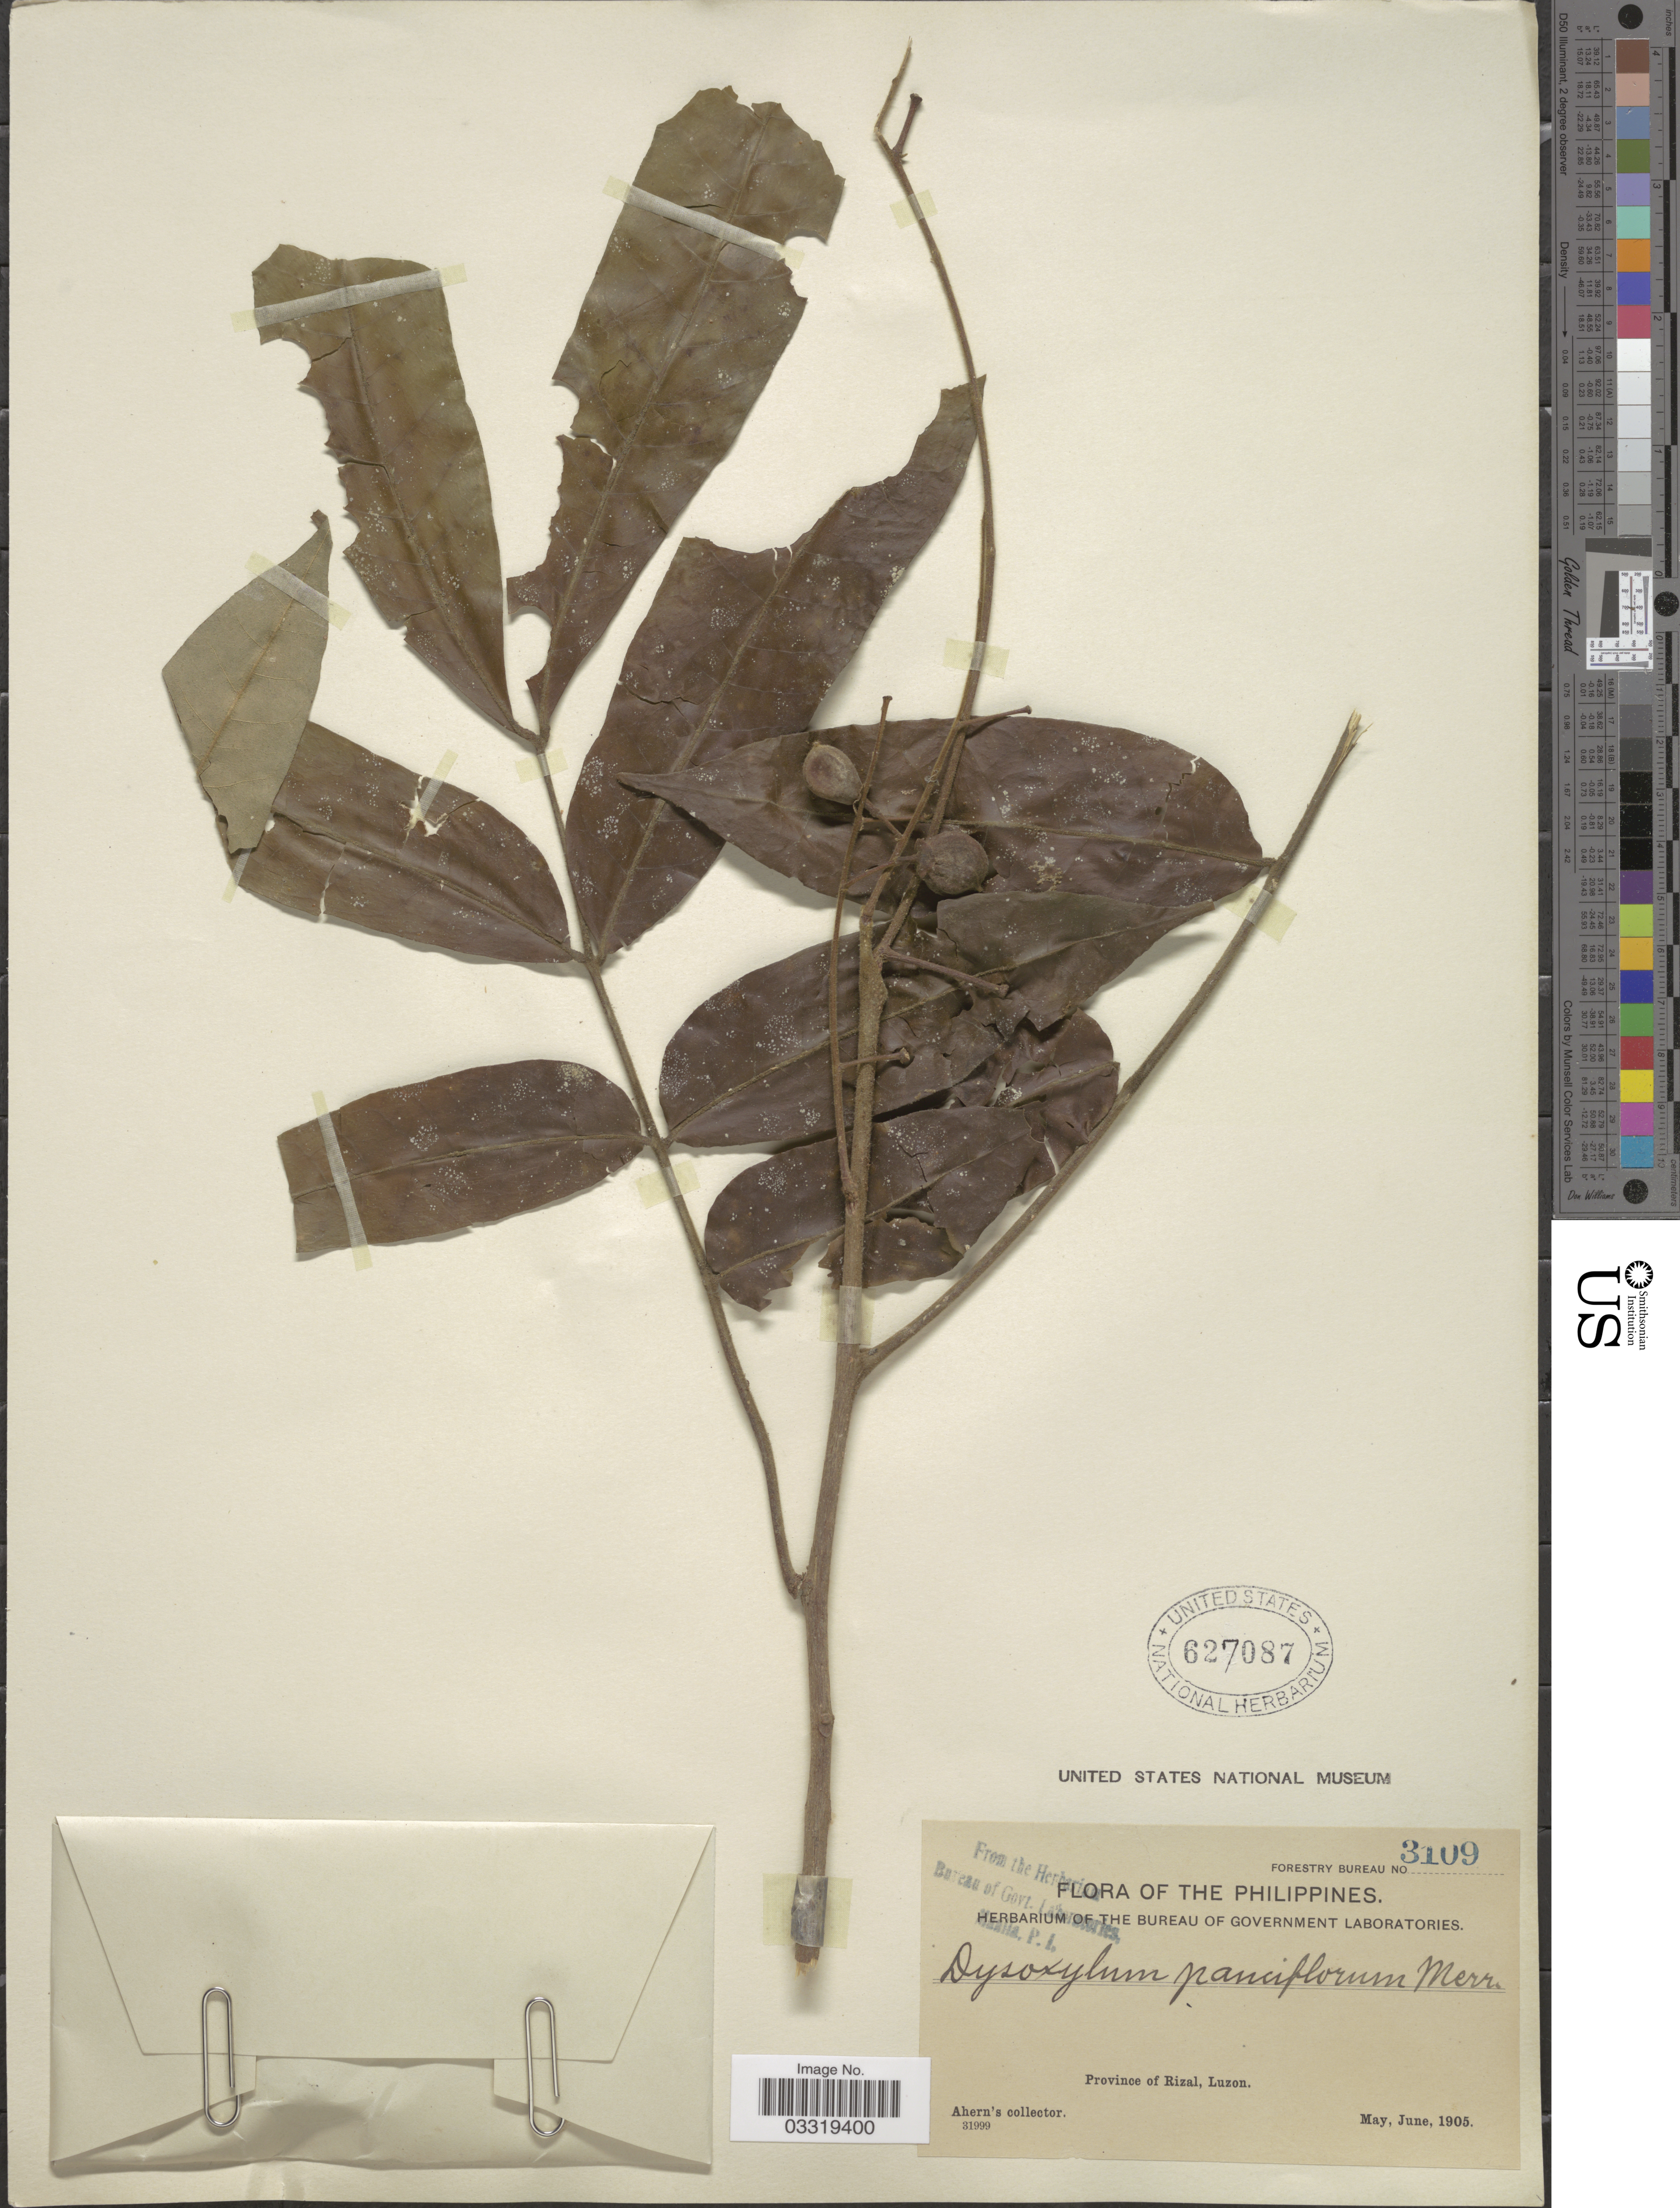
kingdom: Plantae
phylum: Tracheophyta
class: Magnoliopsida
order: Sapindales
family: Meliaceae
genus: Didymocheton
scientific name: Didymocheton pauciflorus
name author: (Merr.) Mabb.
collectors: Ahern's collector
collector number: Forestry Bureau 3109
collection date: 1905-05/1905-06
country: Philippines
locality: Province of Rizal, Luzon.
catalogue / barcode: US 627087